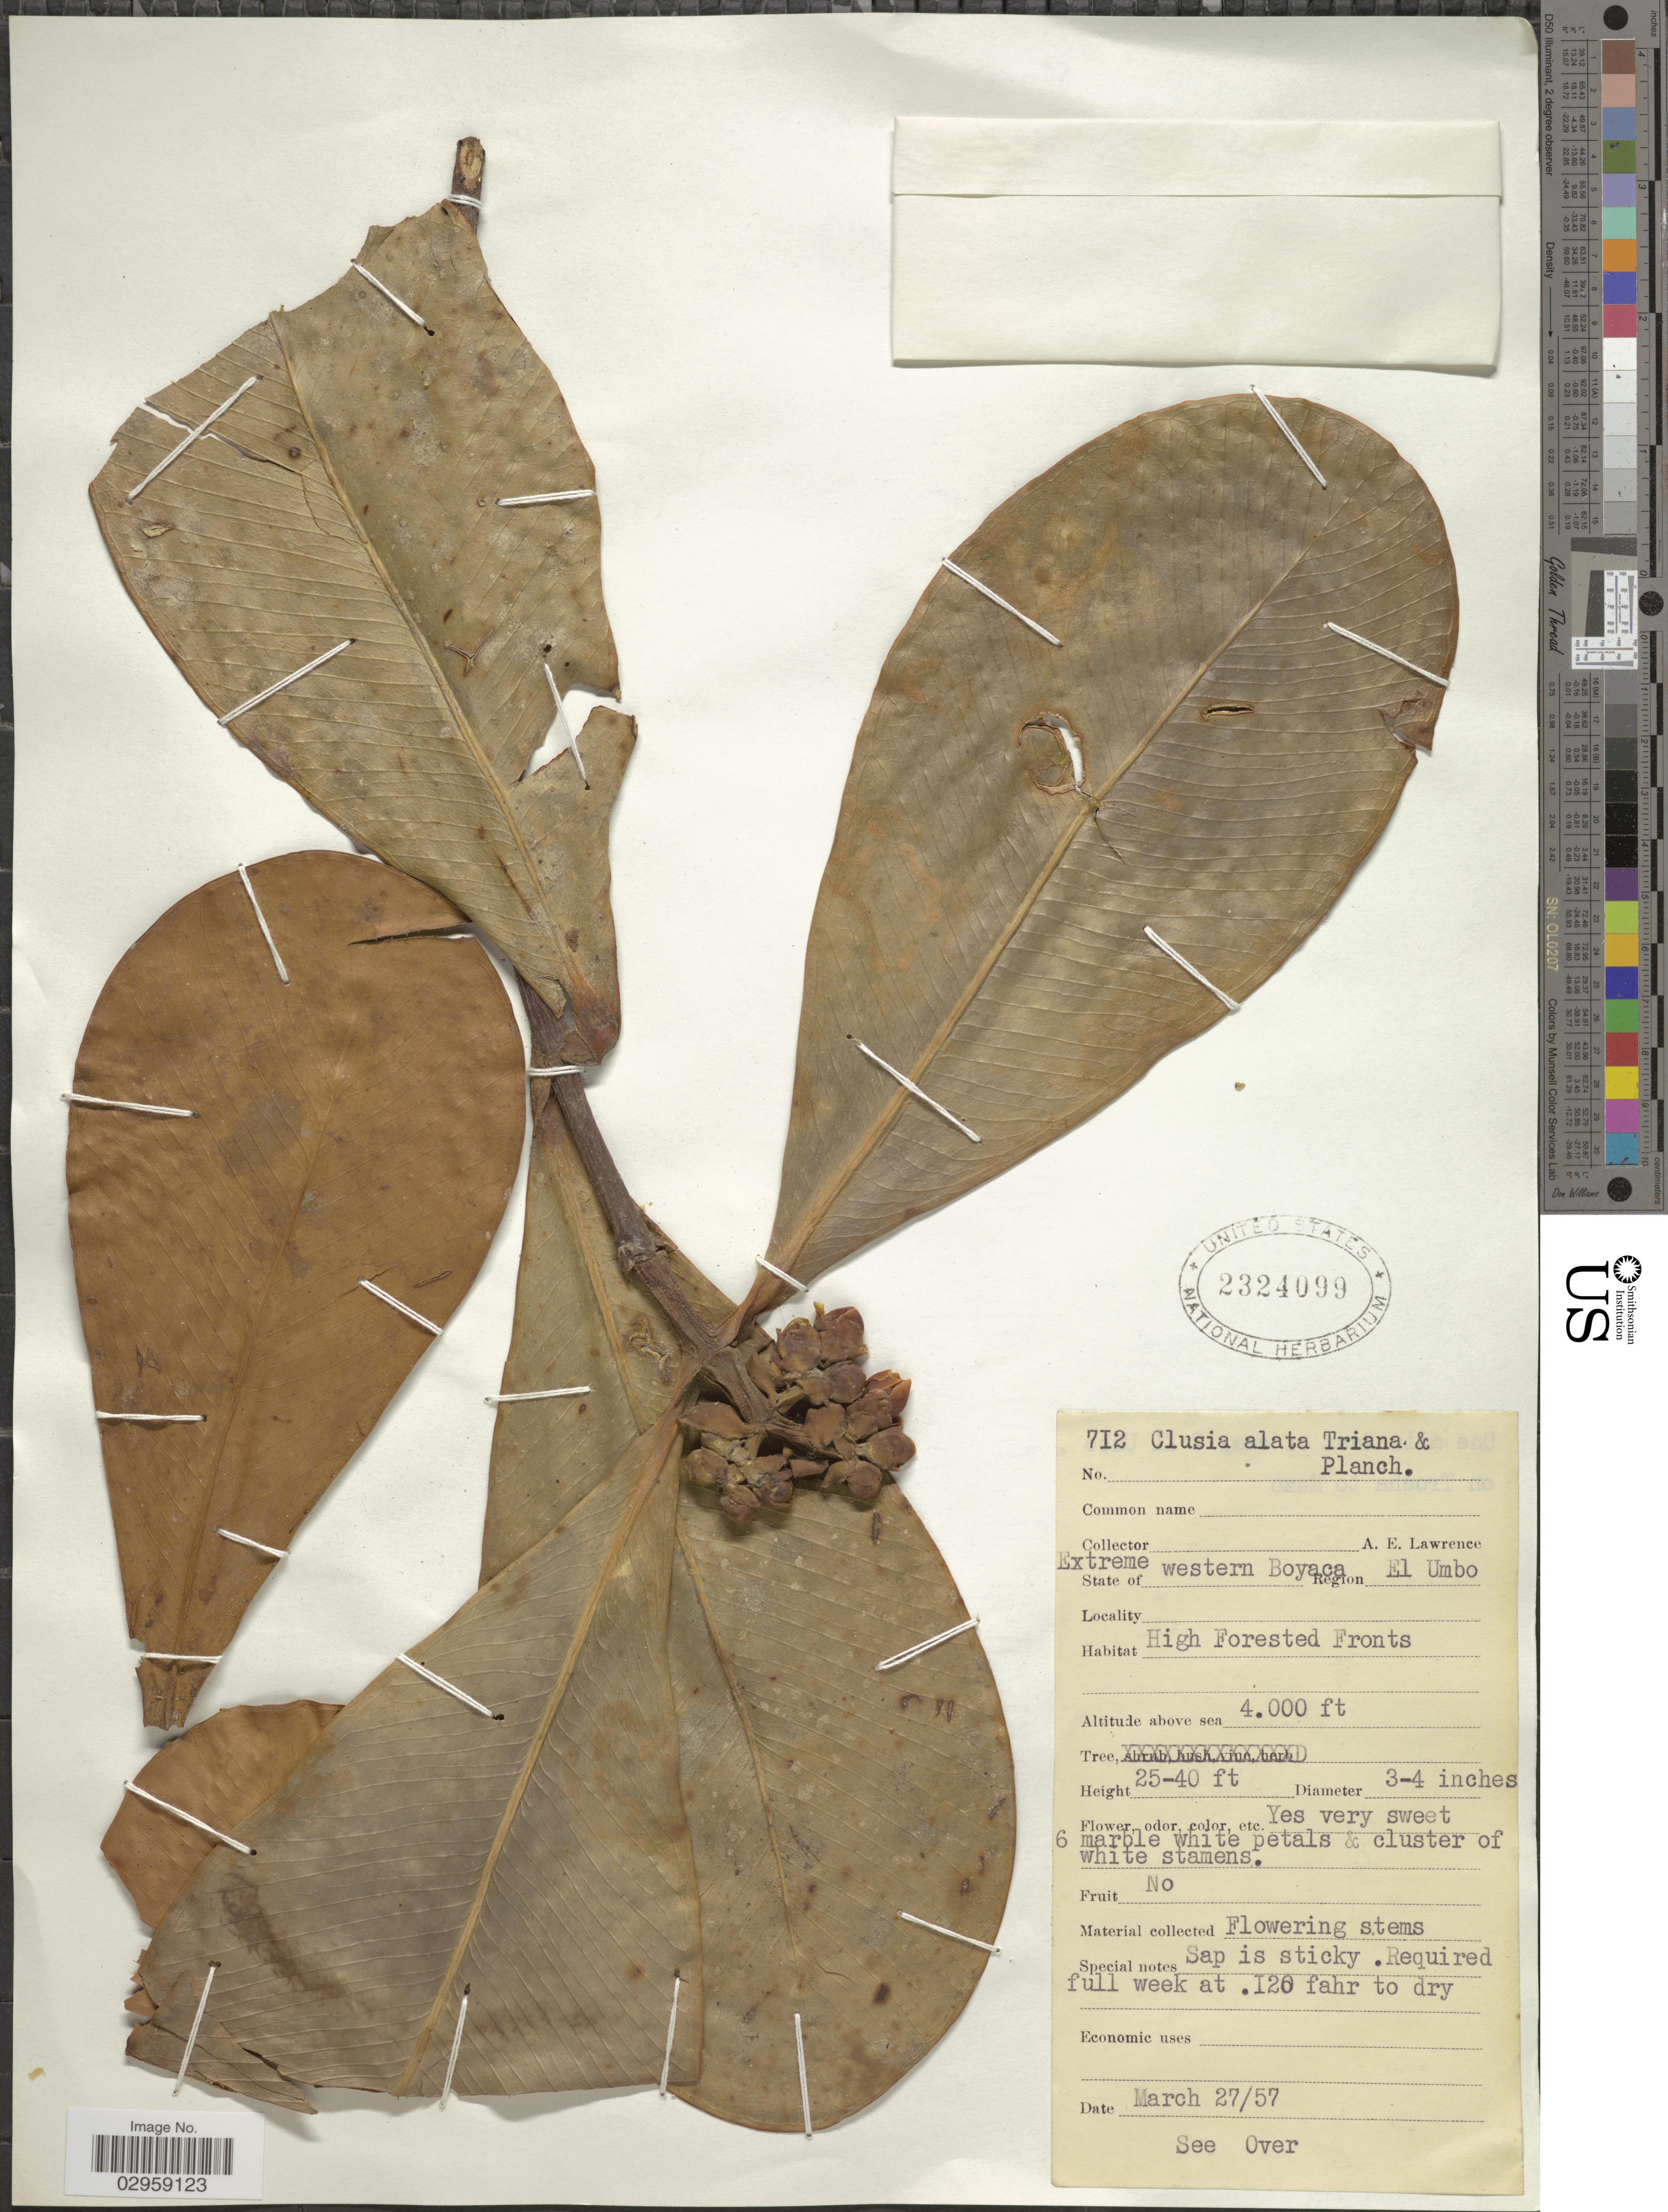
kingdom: Plantae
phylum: Tracheophyta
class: Magnoliopsida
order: Malpighiales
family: Clusiaceae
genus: Clusia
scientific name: Clusia alata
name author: Triana & Planch.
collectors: A. Lawrence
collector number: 712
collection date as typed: Transcribed d/m/y: 27/3/58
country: Colombia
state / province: Boyacá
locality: Extreme western Boyaca. Region El Umbo. High Forested Fronts.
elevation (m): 1219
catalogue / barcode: US 2324099